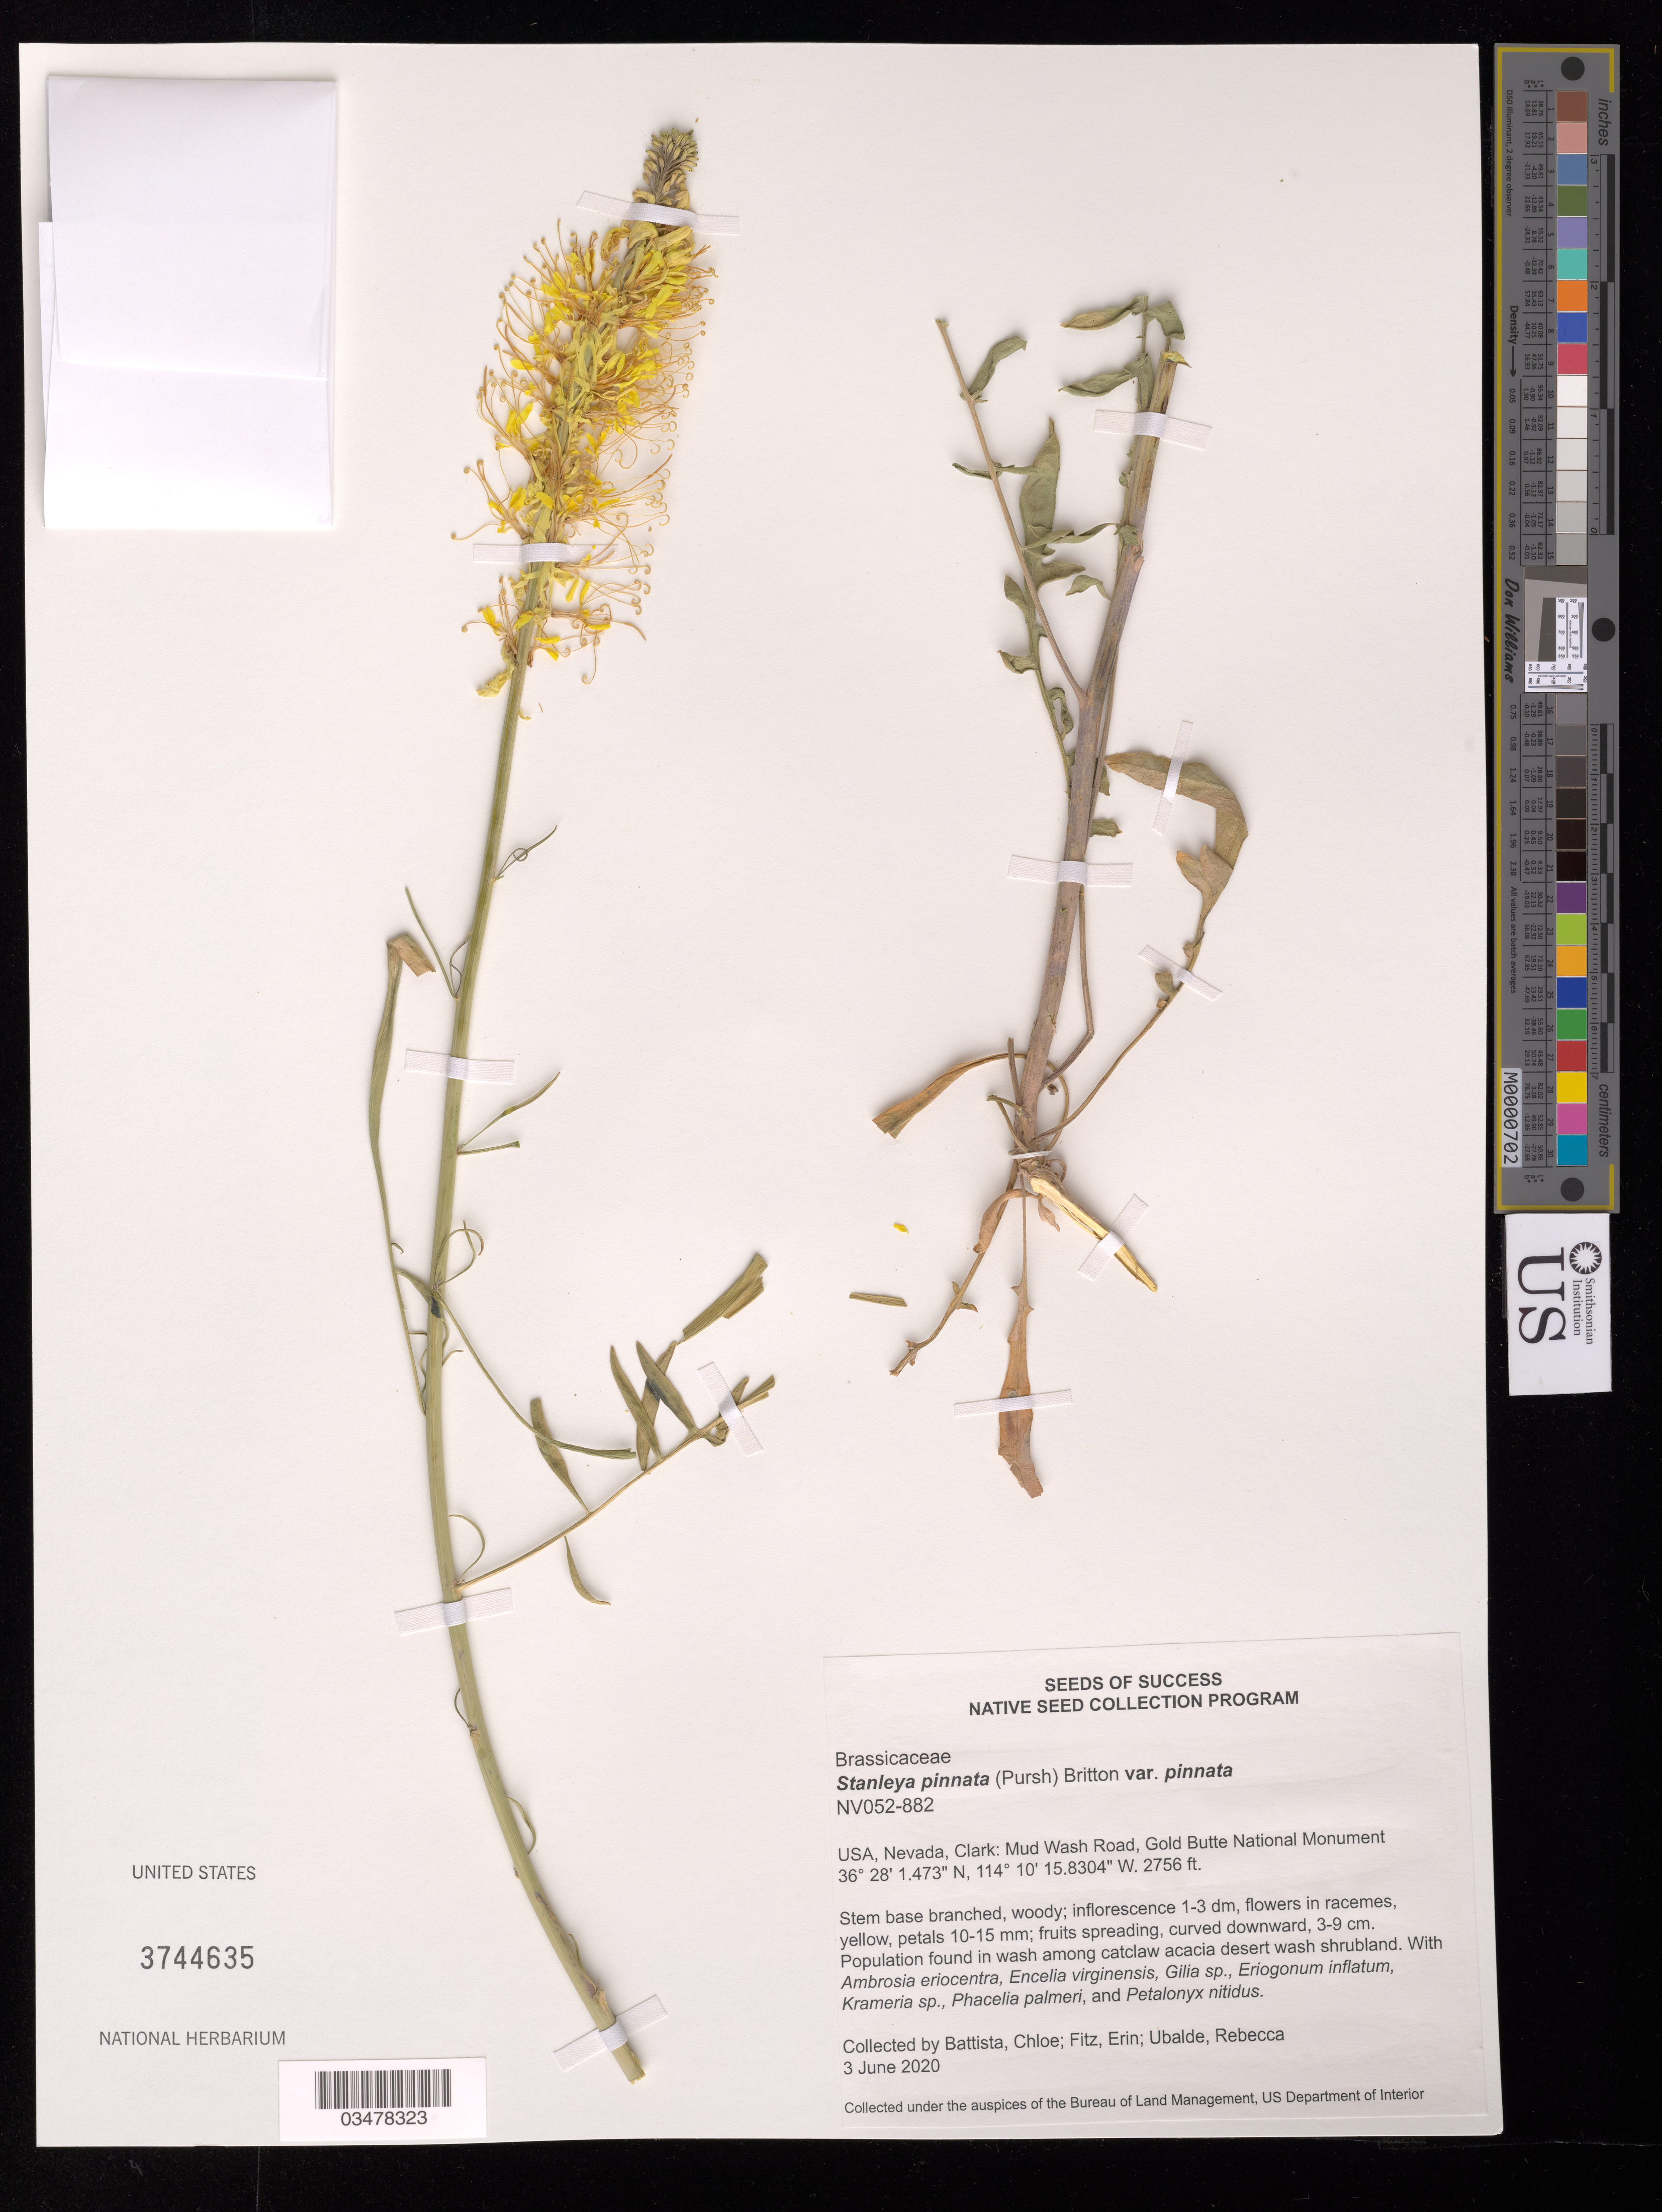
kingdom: Plantae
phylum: Tracheophyta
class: Magnoliopsida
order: Brassicales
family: Brassicaceae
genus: Stanleya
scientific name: Stanleya pinnata var. pinnata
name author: (Pursh) Britton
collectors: C. Battista, E. Fitz & R. Ubalde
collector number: NV052-882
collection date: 2020-06-03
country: United States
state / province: Nevada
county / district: Clark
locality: Mud Wash Road, Gold Butte National Monument.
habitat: Wash, catclaw acacia desert wash shrubland. With Ambrosia eriocentra, Gilia sp., Krameria sp., etc.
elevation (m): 840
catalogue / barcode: US 3744635